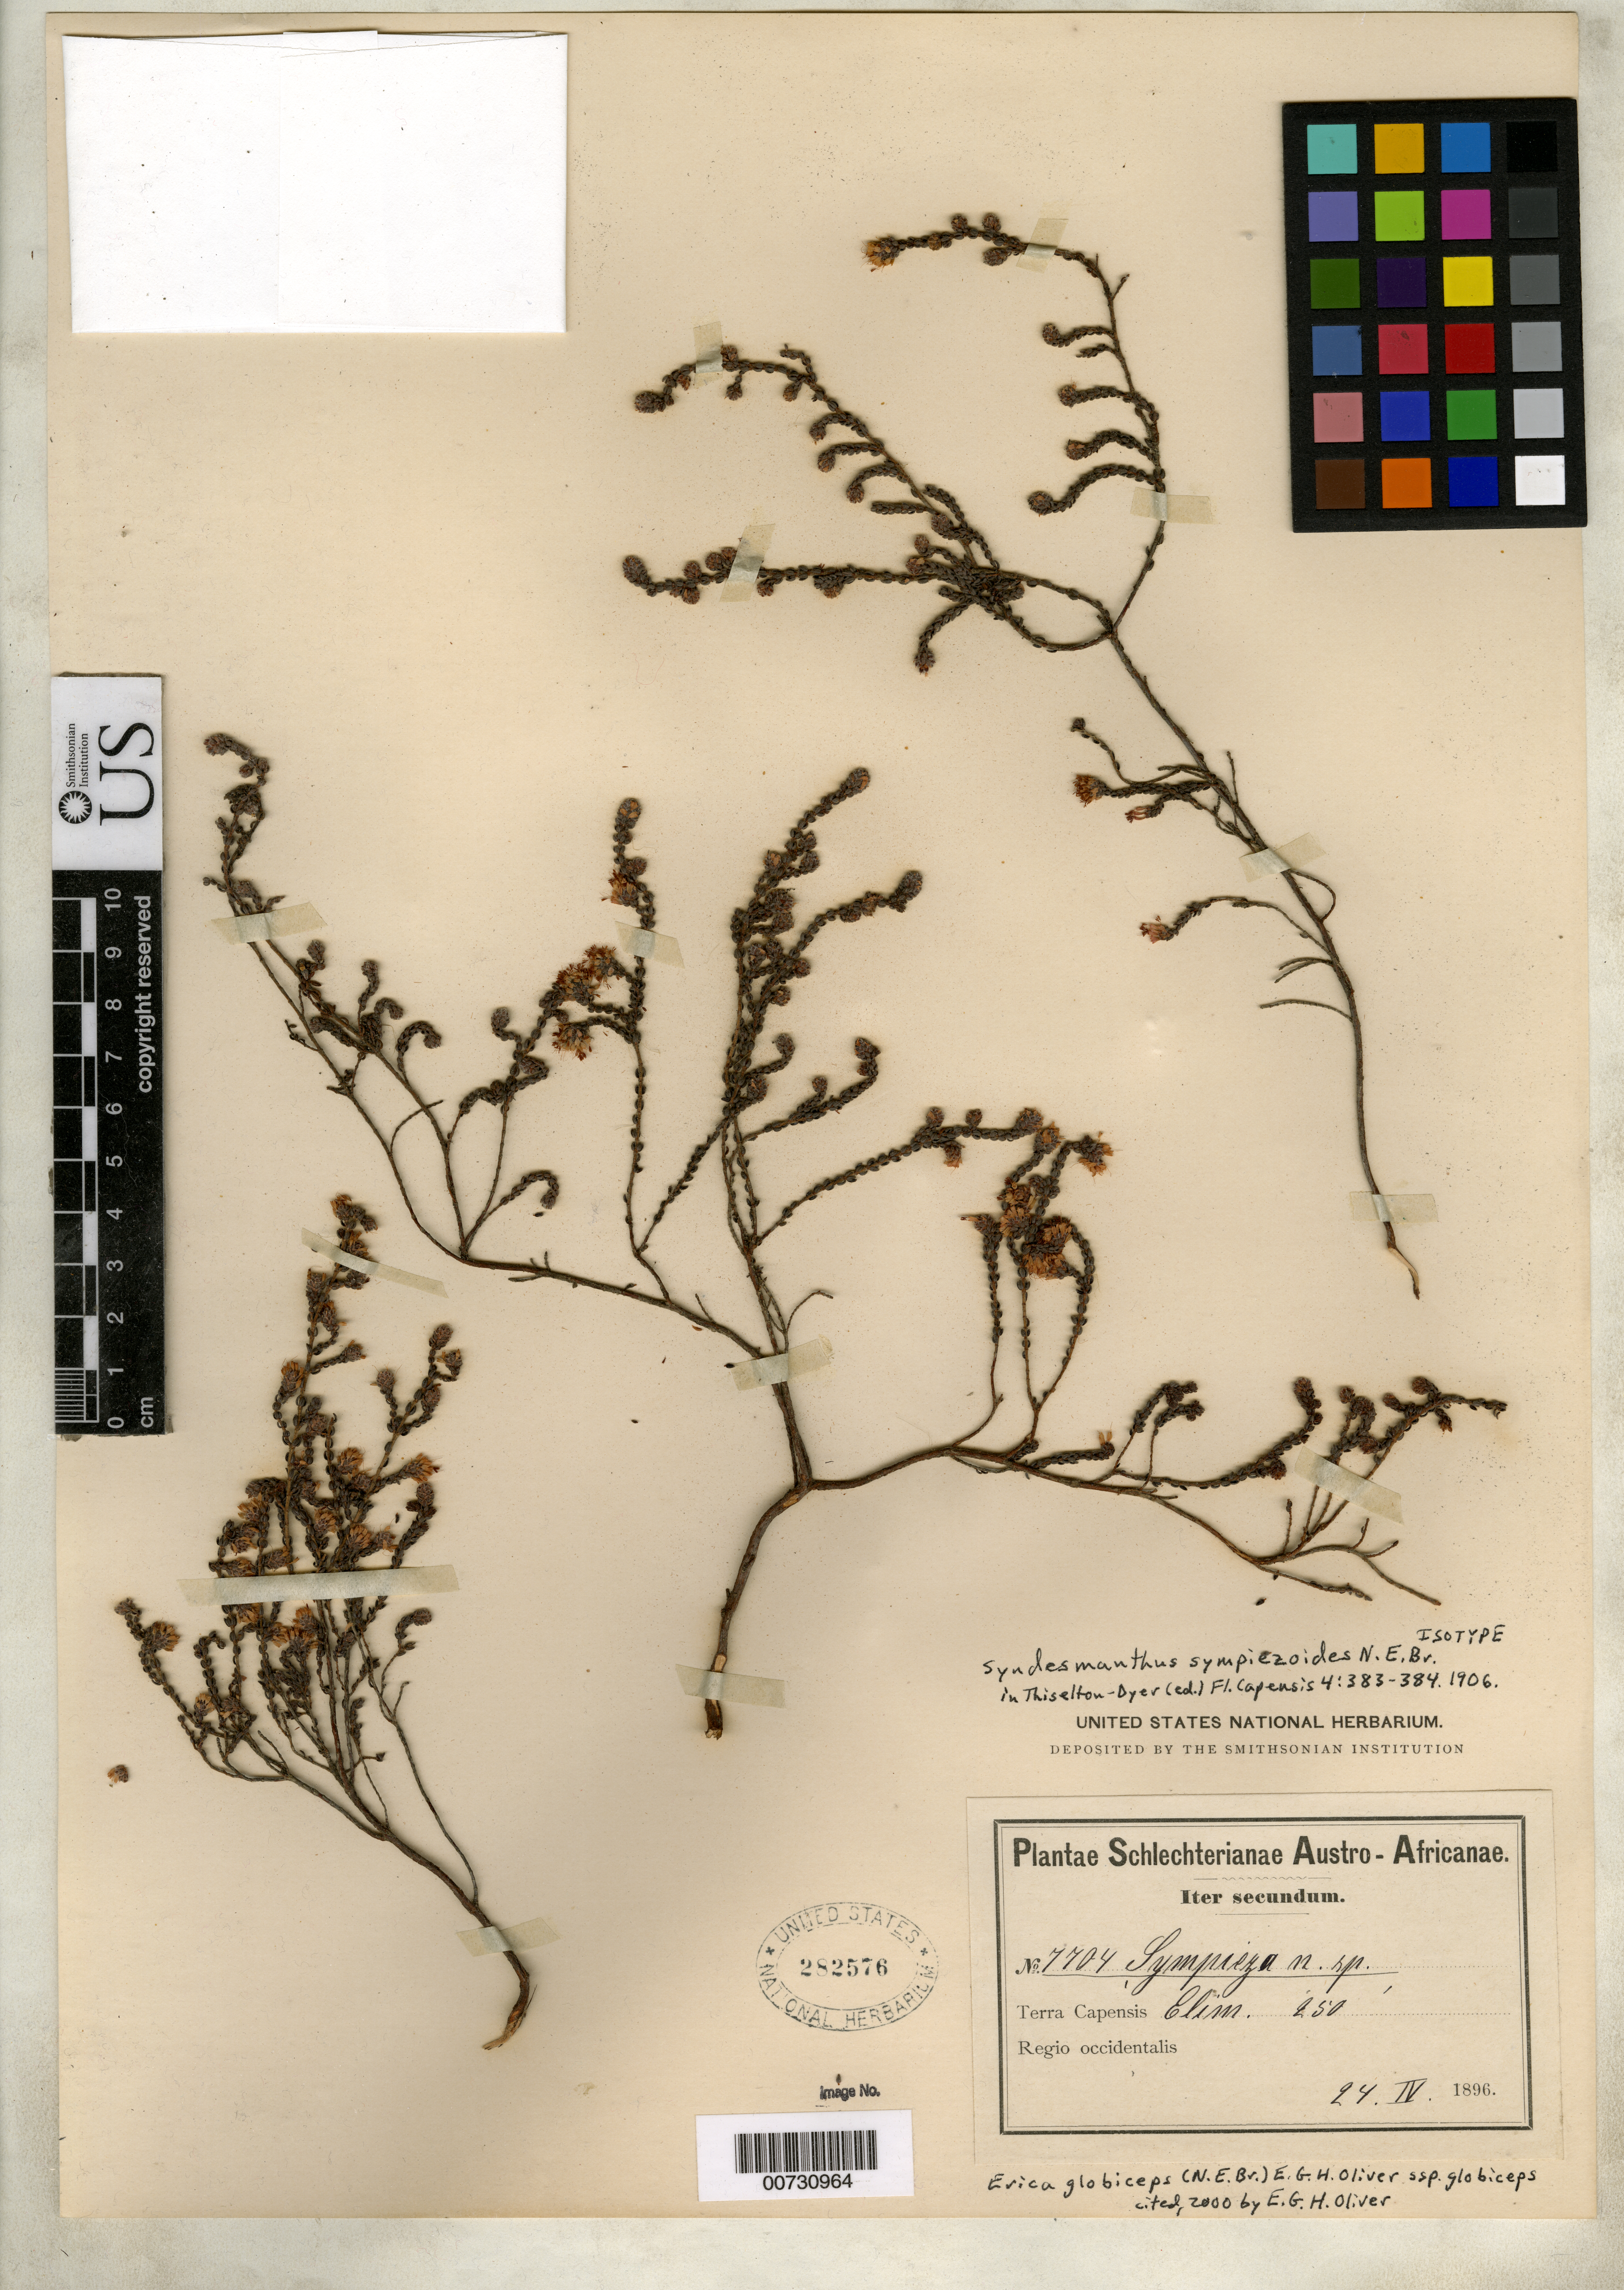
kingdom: Plantae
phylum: Tracheophyta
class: Magnoliopsida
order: Ericales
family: Ericaceae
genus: Syndesmanthus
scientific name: Syndesmanthus sympiezoides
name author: N.E. Br. in Dyer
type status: Isotype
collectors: F. R. R. Schlechter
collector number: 7704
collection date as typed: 24 Apr 1896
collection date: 1896-04-24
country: South Africa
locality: Terra Capensis, Elim.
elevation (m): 76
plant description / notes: Collection (but not US sheet) cited 2000 by E.G.H. Oliver, Contr. Bolus Herb. 19.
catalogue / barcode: US 282576